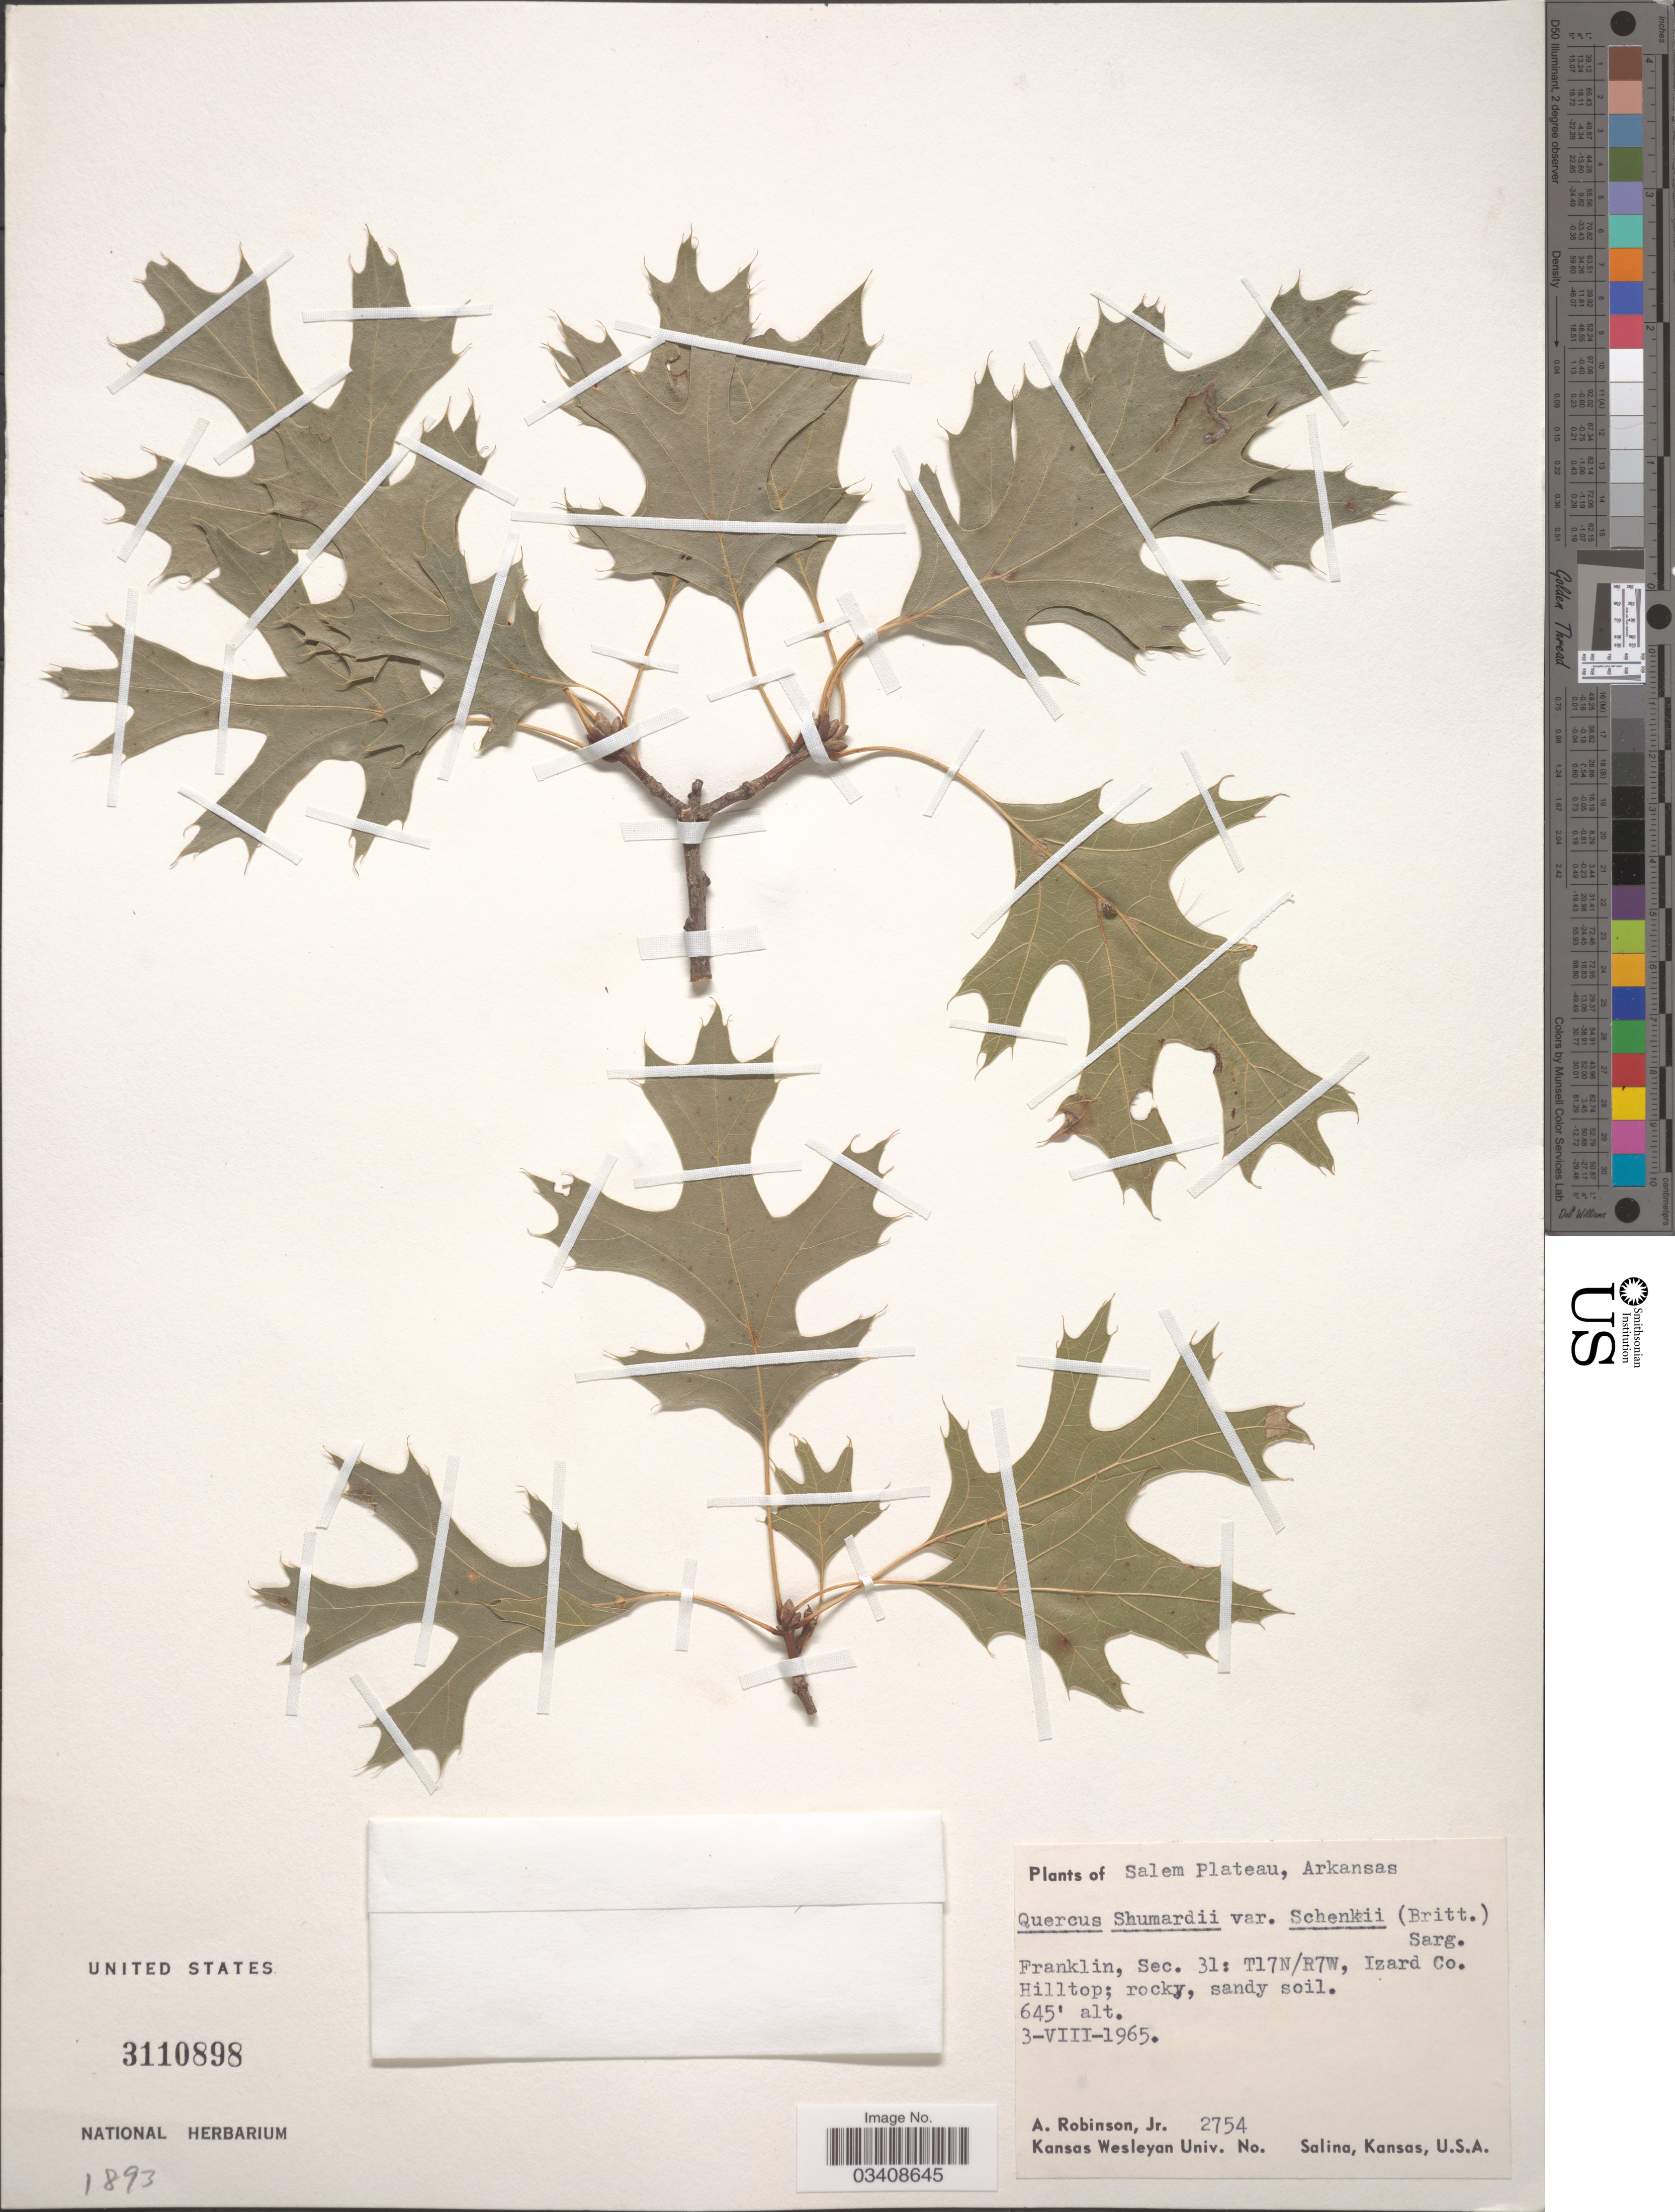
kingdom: Plantae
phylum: Tracheophyta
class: Magnoliopsida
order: Fagales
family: Fagaceae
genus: Quercus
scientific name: Quercus shumardii var. schneckii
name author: (Britton) Sarg.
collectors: A. Robinson Jr.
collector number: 2754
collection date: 1965-08-03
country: United States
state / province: Arkansas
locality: Salem Plateau. Franklin, Sec. 31: T17N/R7W, Izard Co. Hilltop.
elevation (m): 197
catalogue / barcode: US 3110898